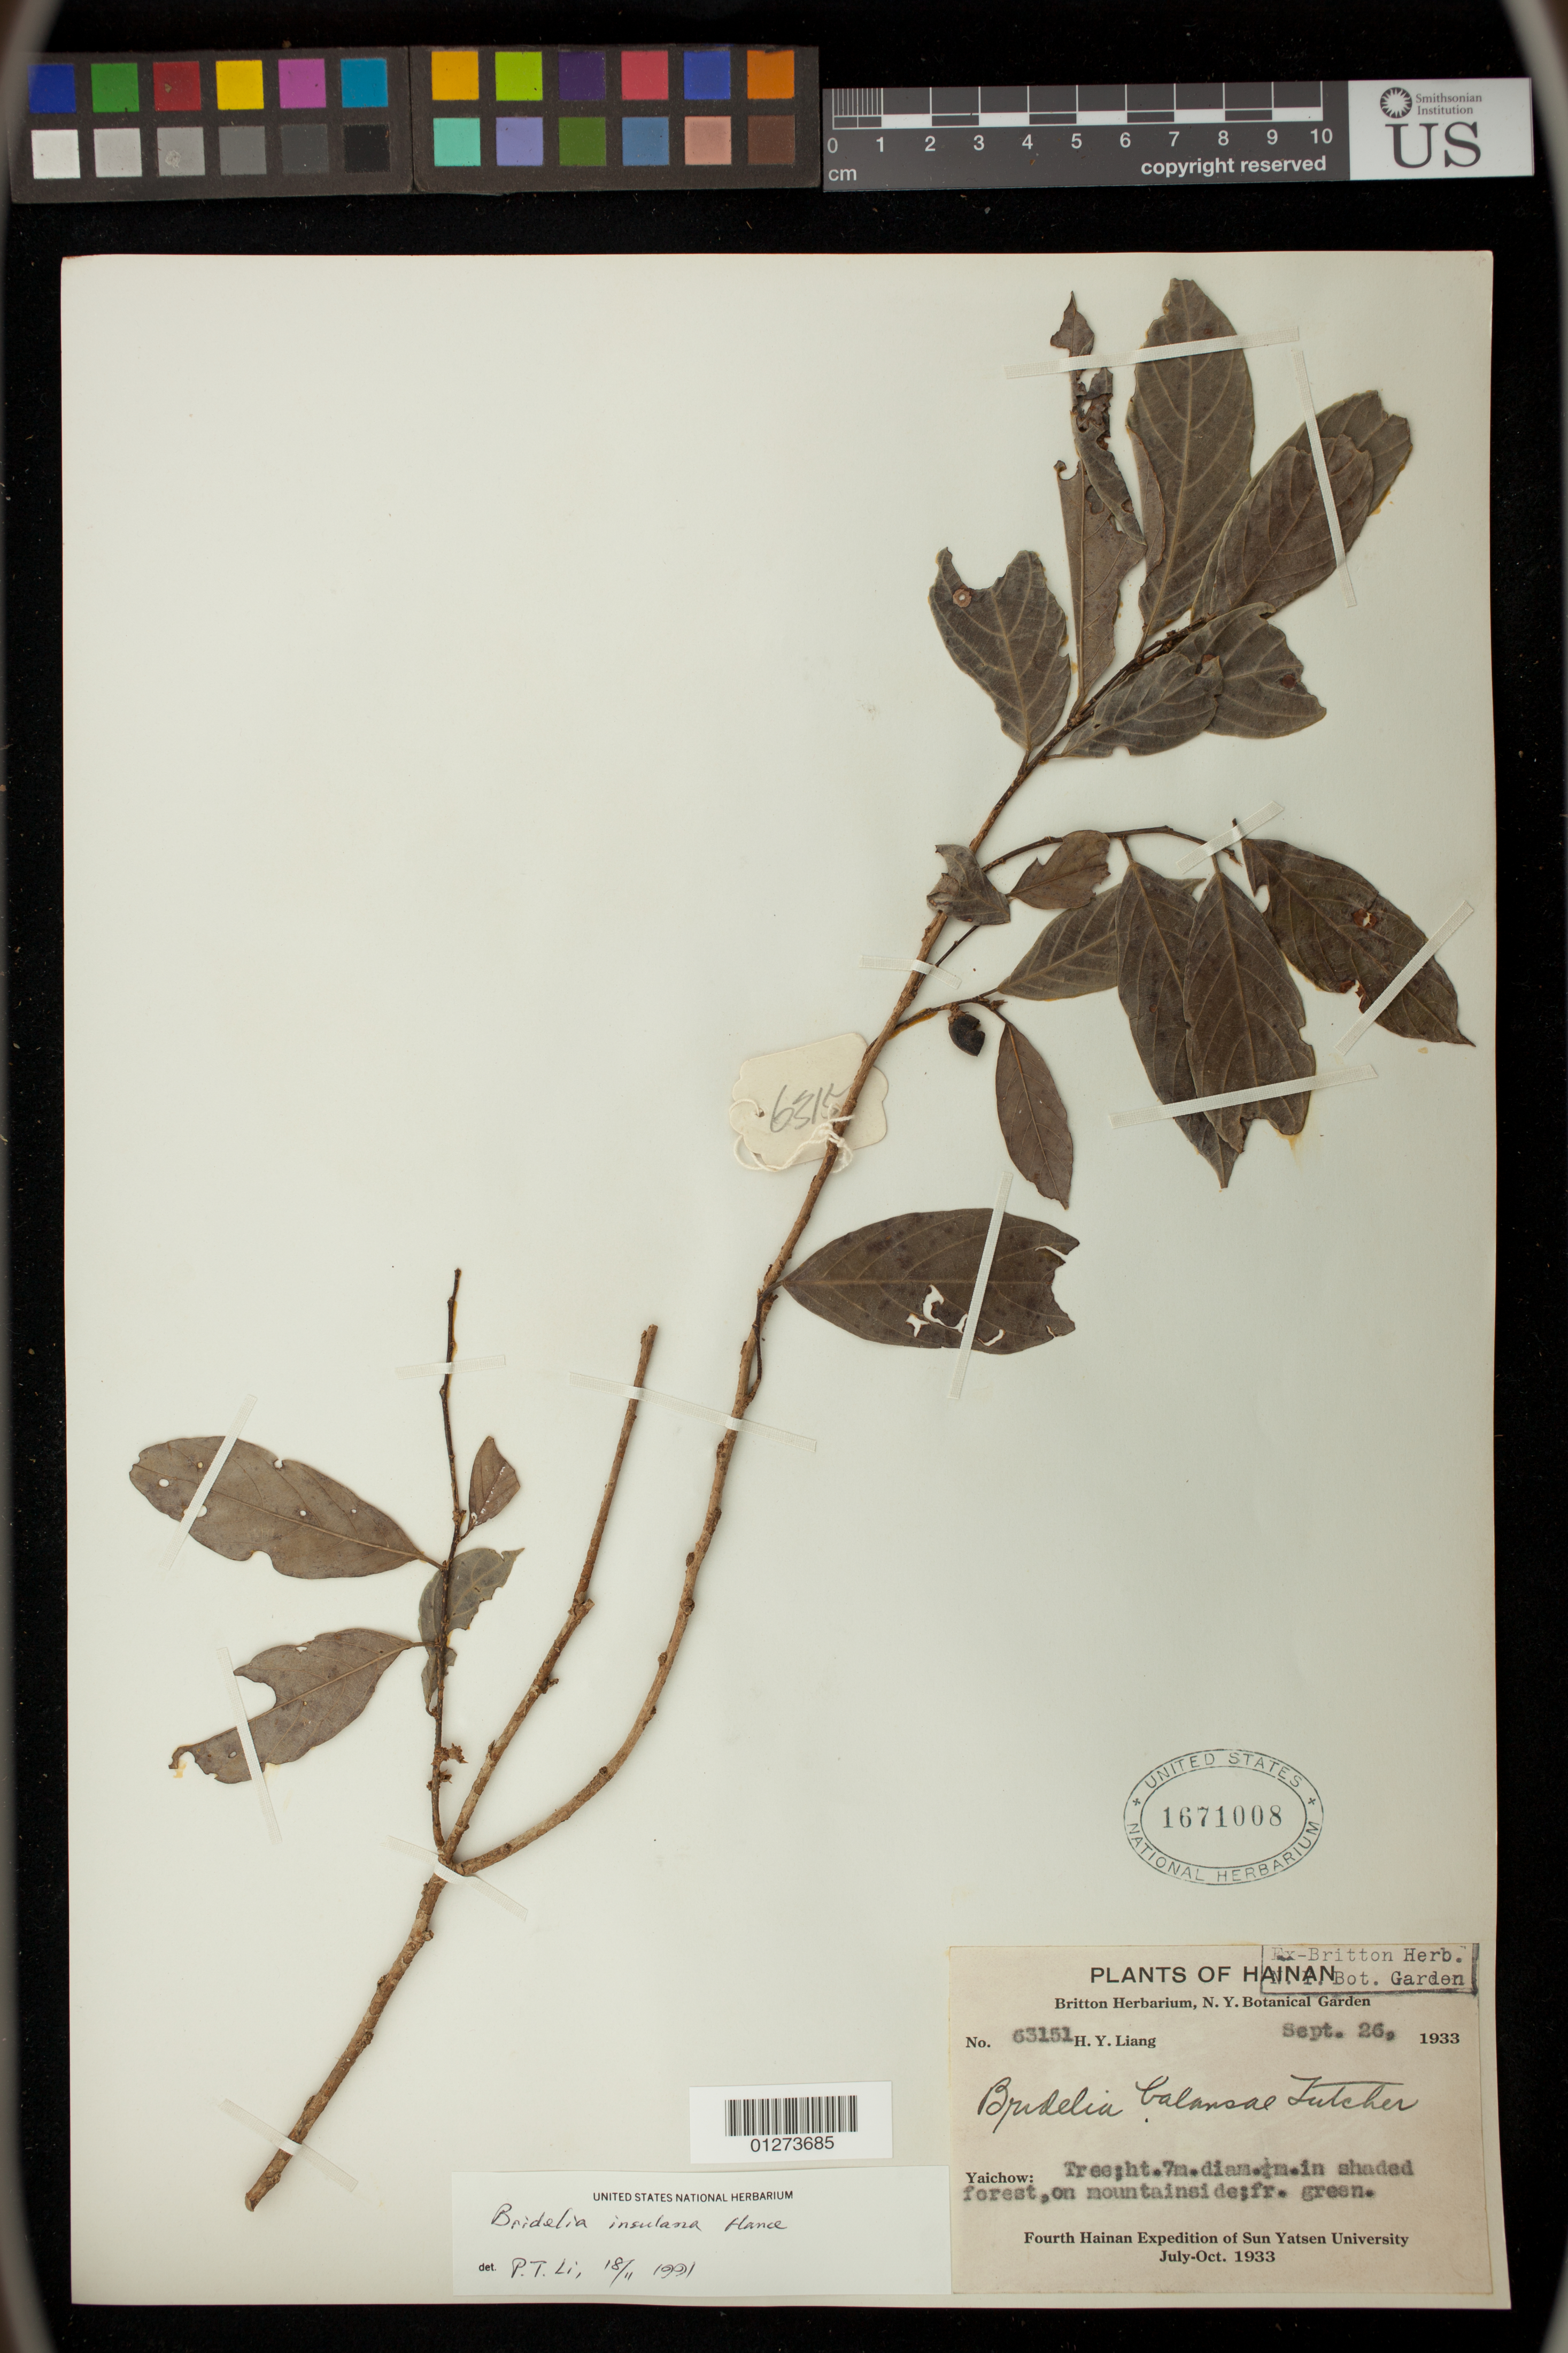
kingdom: Plantae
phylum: Tracheophyta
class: Magnoliopsida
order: Malpighiales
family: Phyllanthaceae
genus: Bridelia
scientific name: Bridelia balansae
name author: Tutcher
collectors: H. Y. Liang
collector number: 63151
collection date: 1933-09-26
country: China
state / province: Hainan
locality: Yaichow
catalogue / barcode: US 1671008